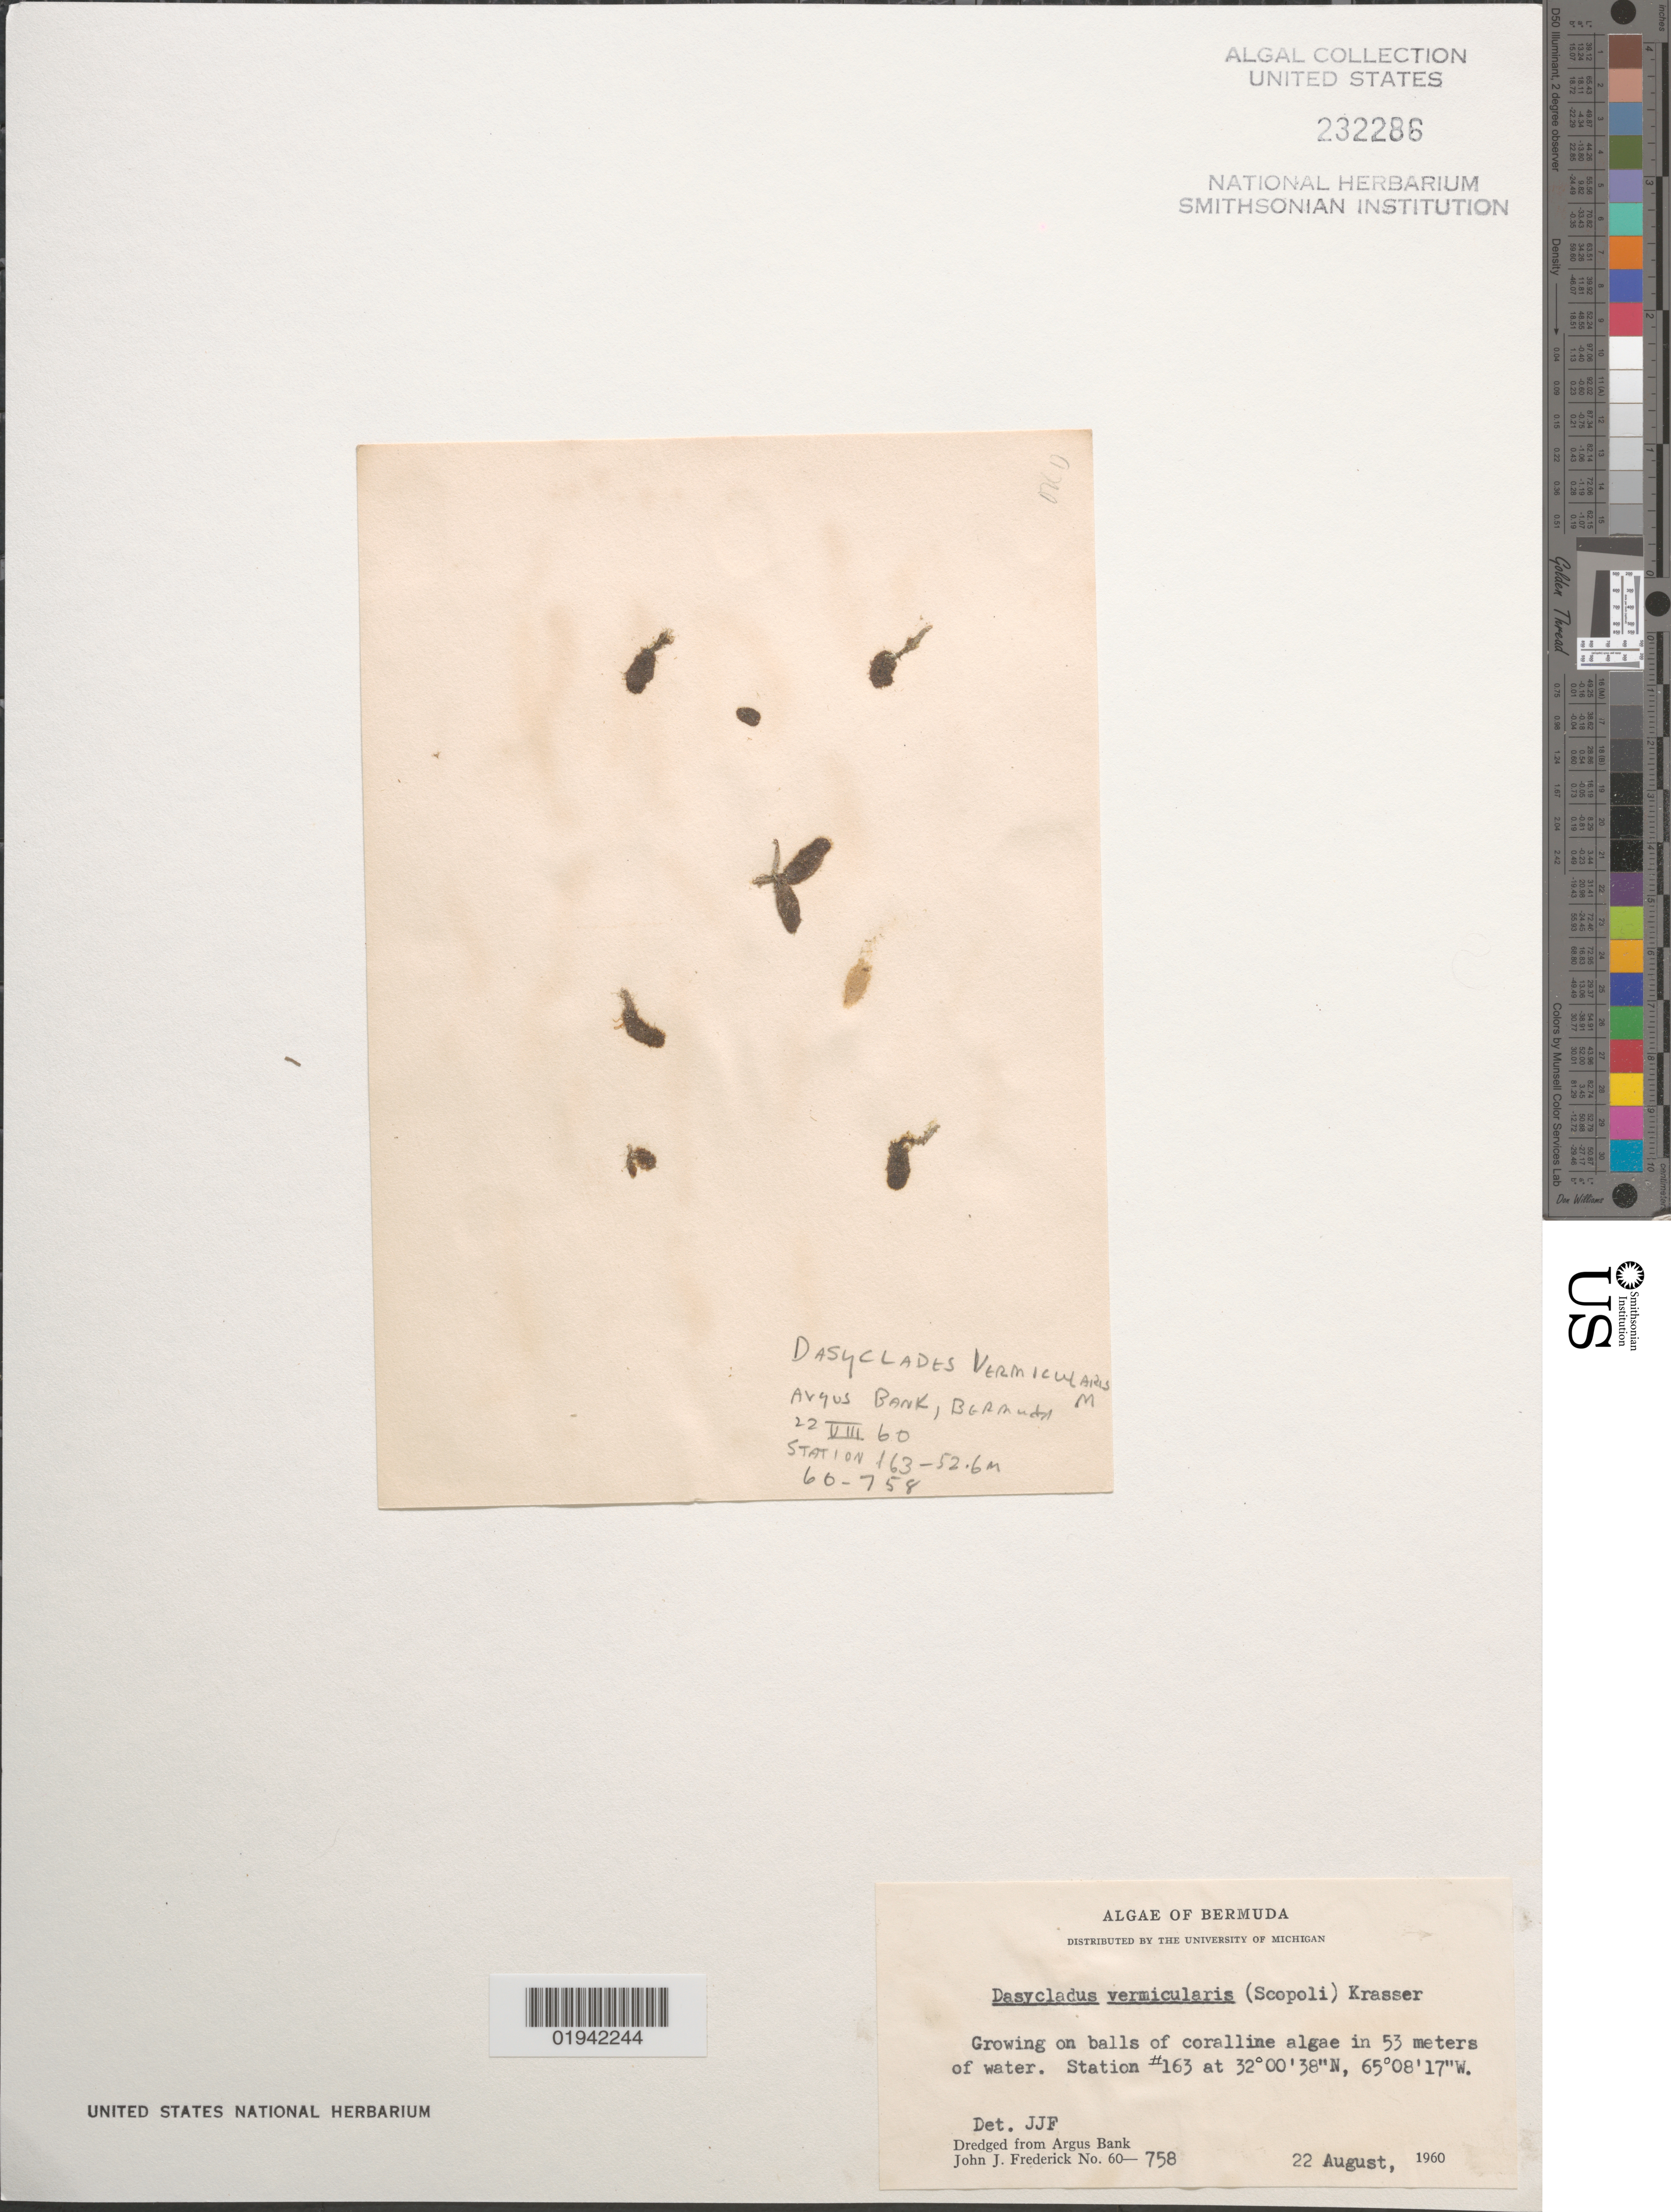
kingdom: Plantae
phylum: Chlorophyta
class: Ulvophyceae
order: Dasycladales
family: Dasycladaceae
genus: Dasycladus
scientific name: Dasycladus vermicularis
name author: (Scop.) Krasser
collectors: J. Frederick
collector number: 60-758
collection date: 1960-08-22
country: Bermuda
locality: Station #163. Dredged from Argus Bank.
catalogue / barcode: US 232286